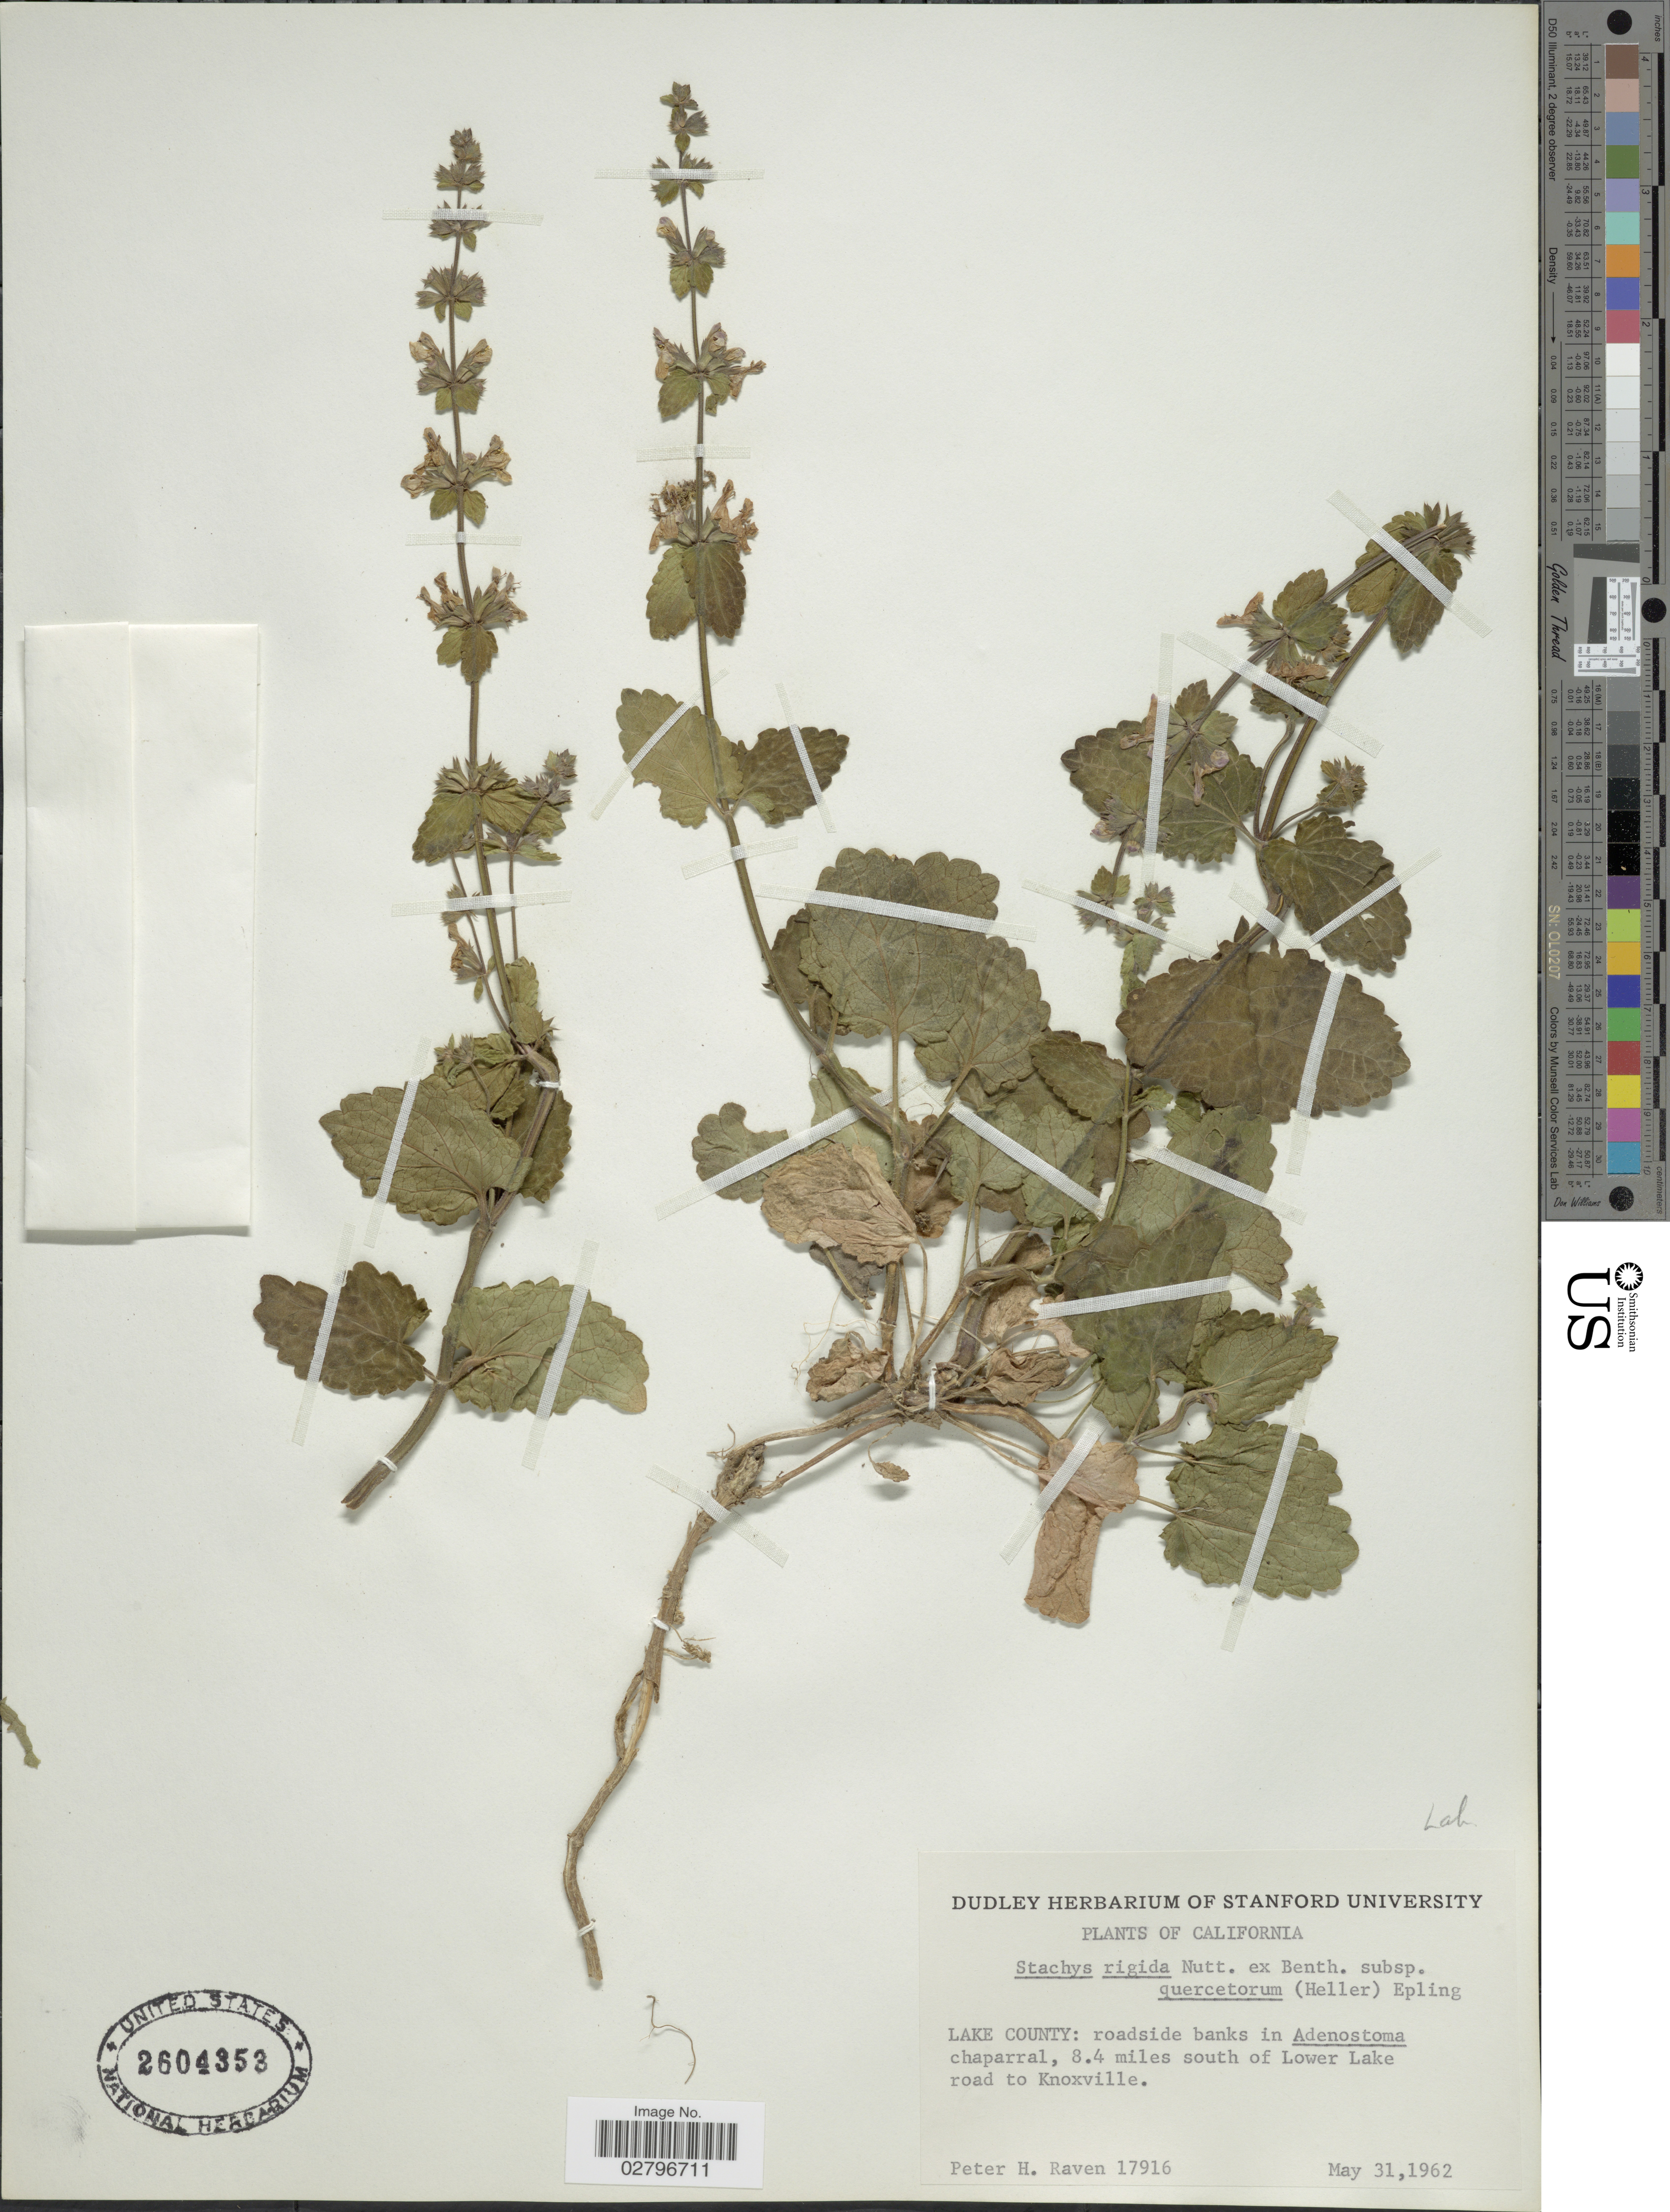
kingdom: Plantae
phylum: Tracheophyta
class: Magnoliopsida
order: Lamiales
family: Lamiaceae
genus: Stachys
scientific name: Stachys rigida subsp. quercetorum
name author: (A. Heller) Epling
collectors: P. Raven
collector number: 17916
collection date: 1962-05-31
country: United States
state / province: California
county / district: Lake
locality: Lake County: roadside bansk in Adenostoma chaparral, 8.4 miles south of Lower Lake road to Knoxville.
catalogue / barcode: US 2604353